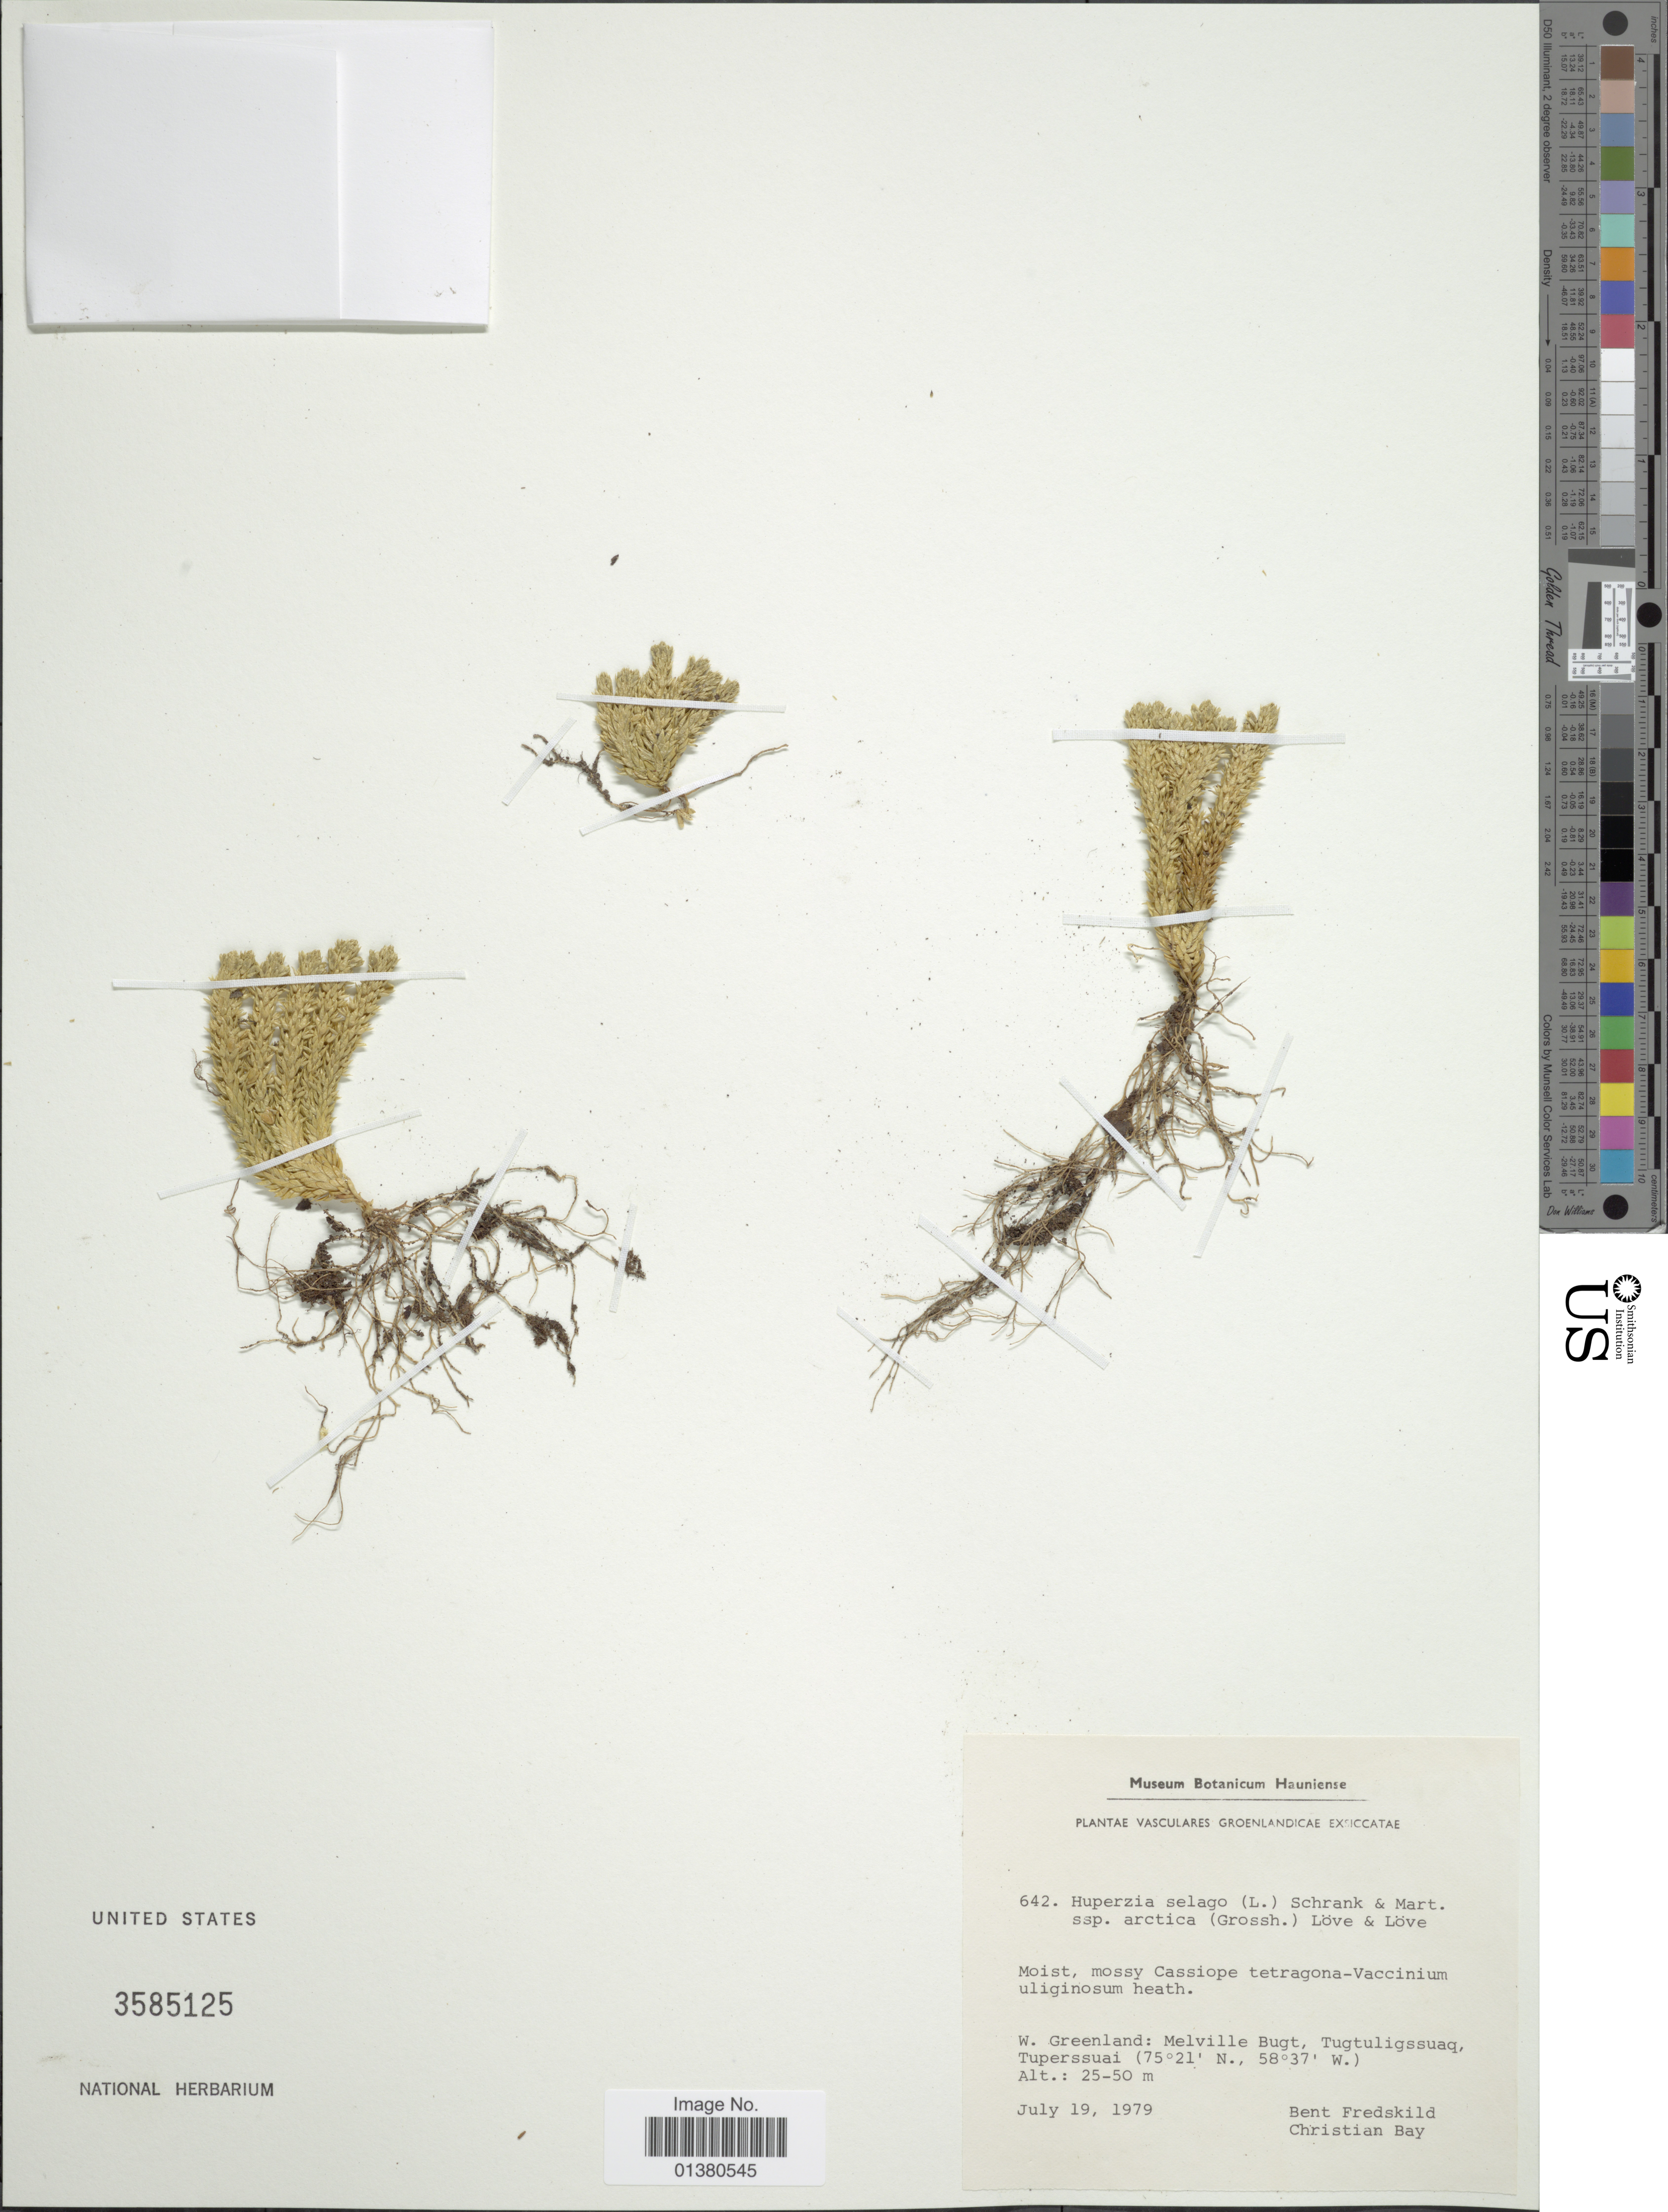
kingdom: Plantae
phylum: Tracheophyta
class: Lycopodiopsida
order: Lycopodiales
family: Lycopodiaceae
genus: Huperzia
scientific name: Huperzia selago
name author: (L.) Bernh. ex Schrank & Mart.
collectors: B. Fredskild & C. Bay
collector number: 642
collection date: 1979-07-19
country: Greenland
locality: West Greenland: Melville Bugt, Tugtuligssuaq, Tuoerssuai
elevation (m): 25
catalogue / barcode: US 3585125